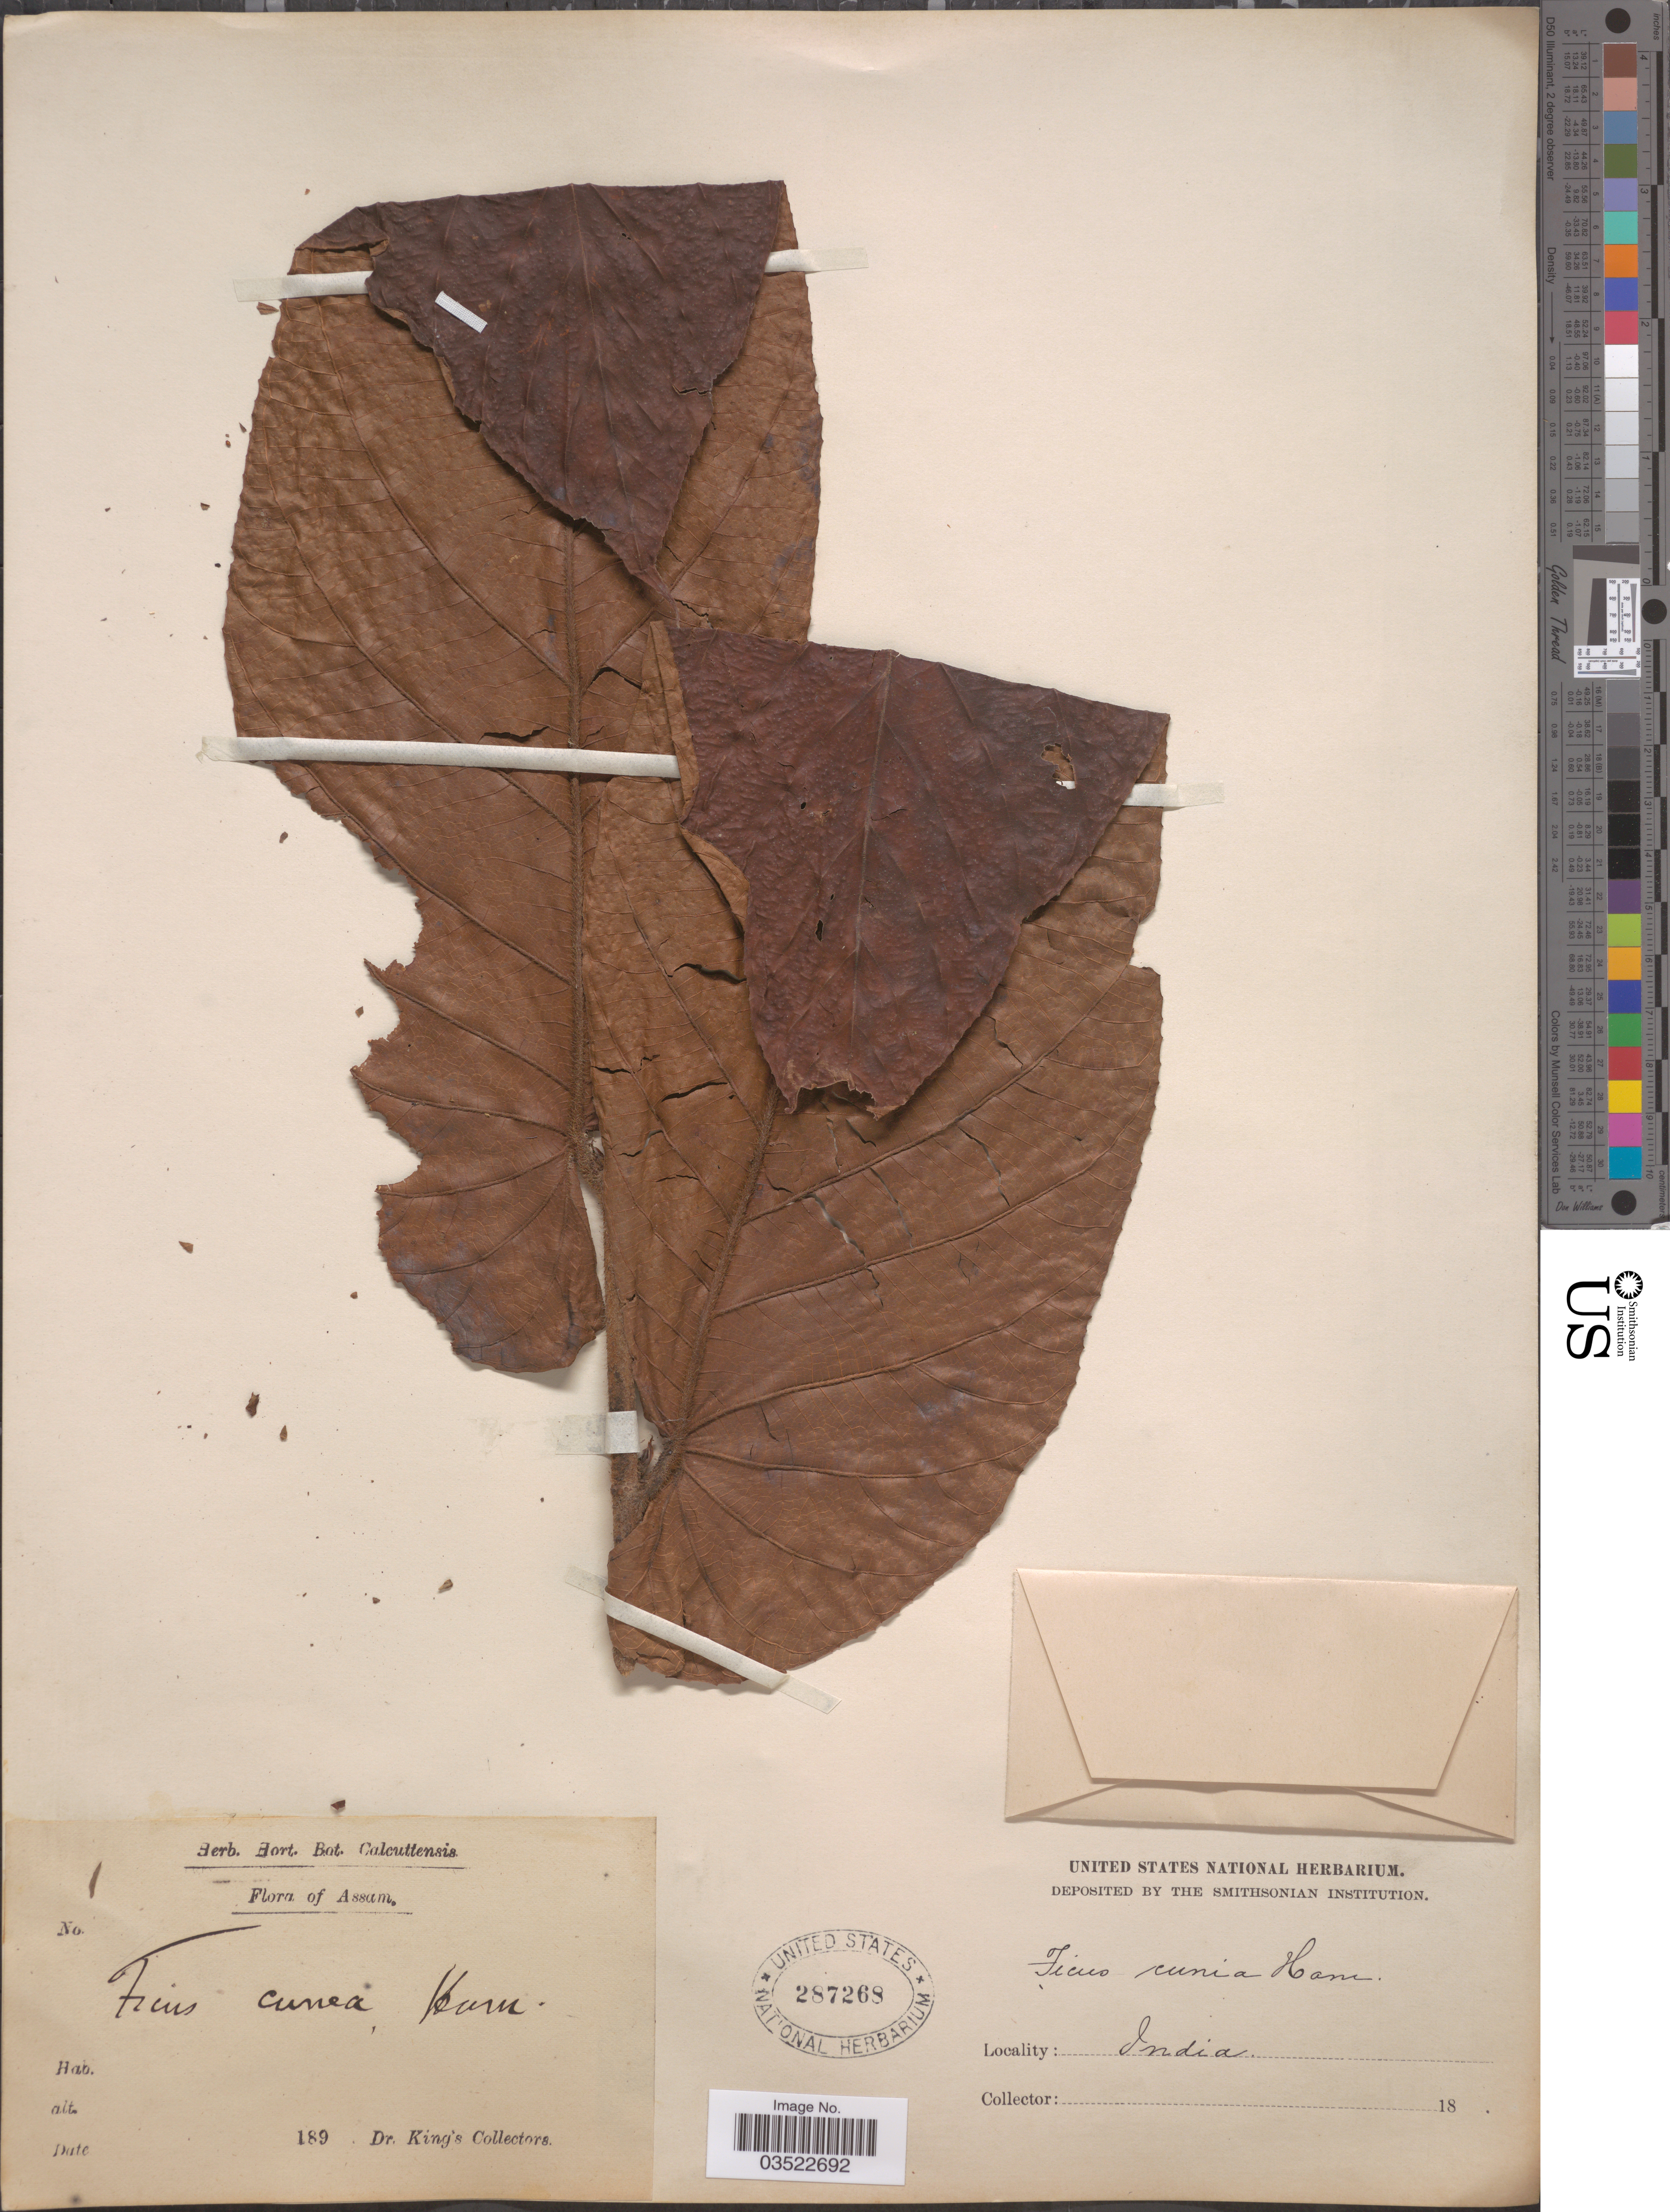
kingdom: Plantae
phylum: Tracheophyta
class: Magnoliopsida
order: Rosales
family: Moraceae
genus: Ficus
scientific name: Ficus semicordata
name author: Buch.-Ham. ex Sm.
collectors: Dr. King's collector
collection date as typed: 189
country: India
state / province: Assam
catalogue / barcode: US 287268